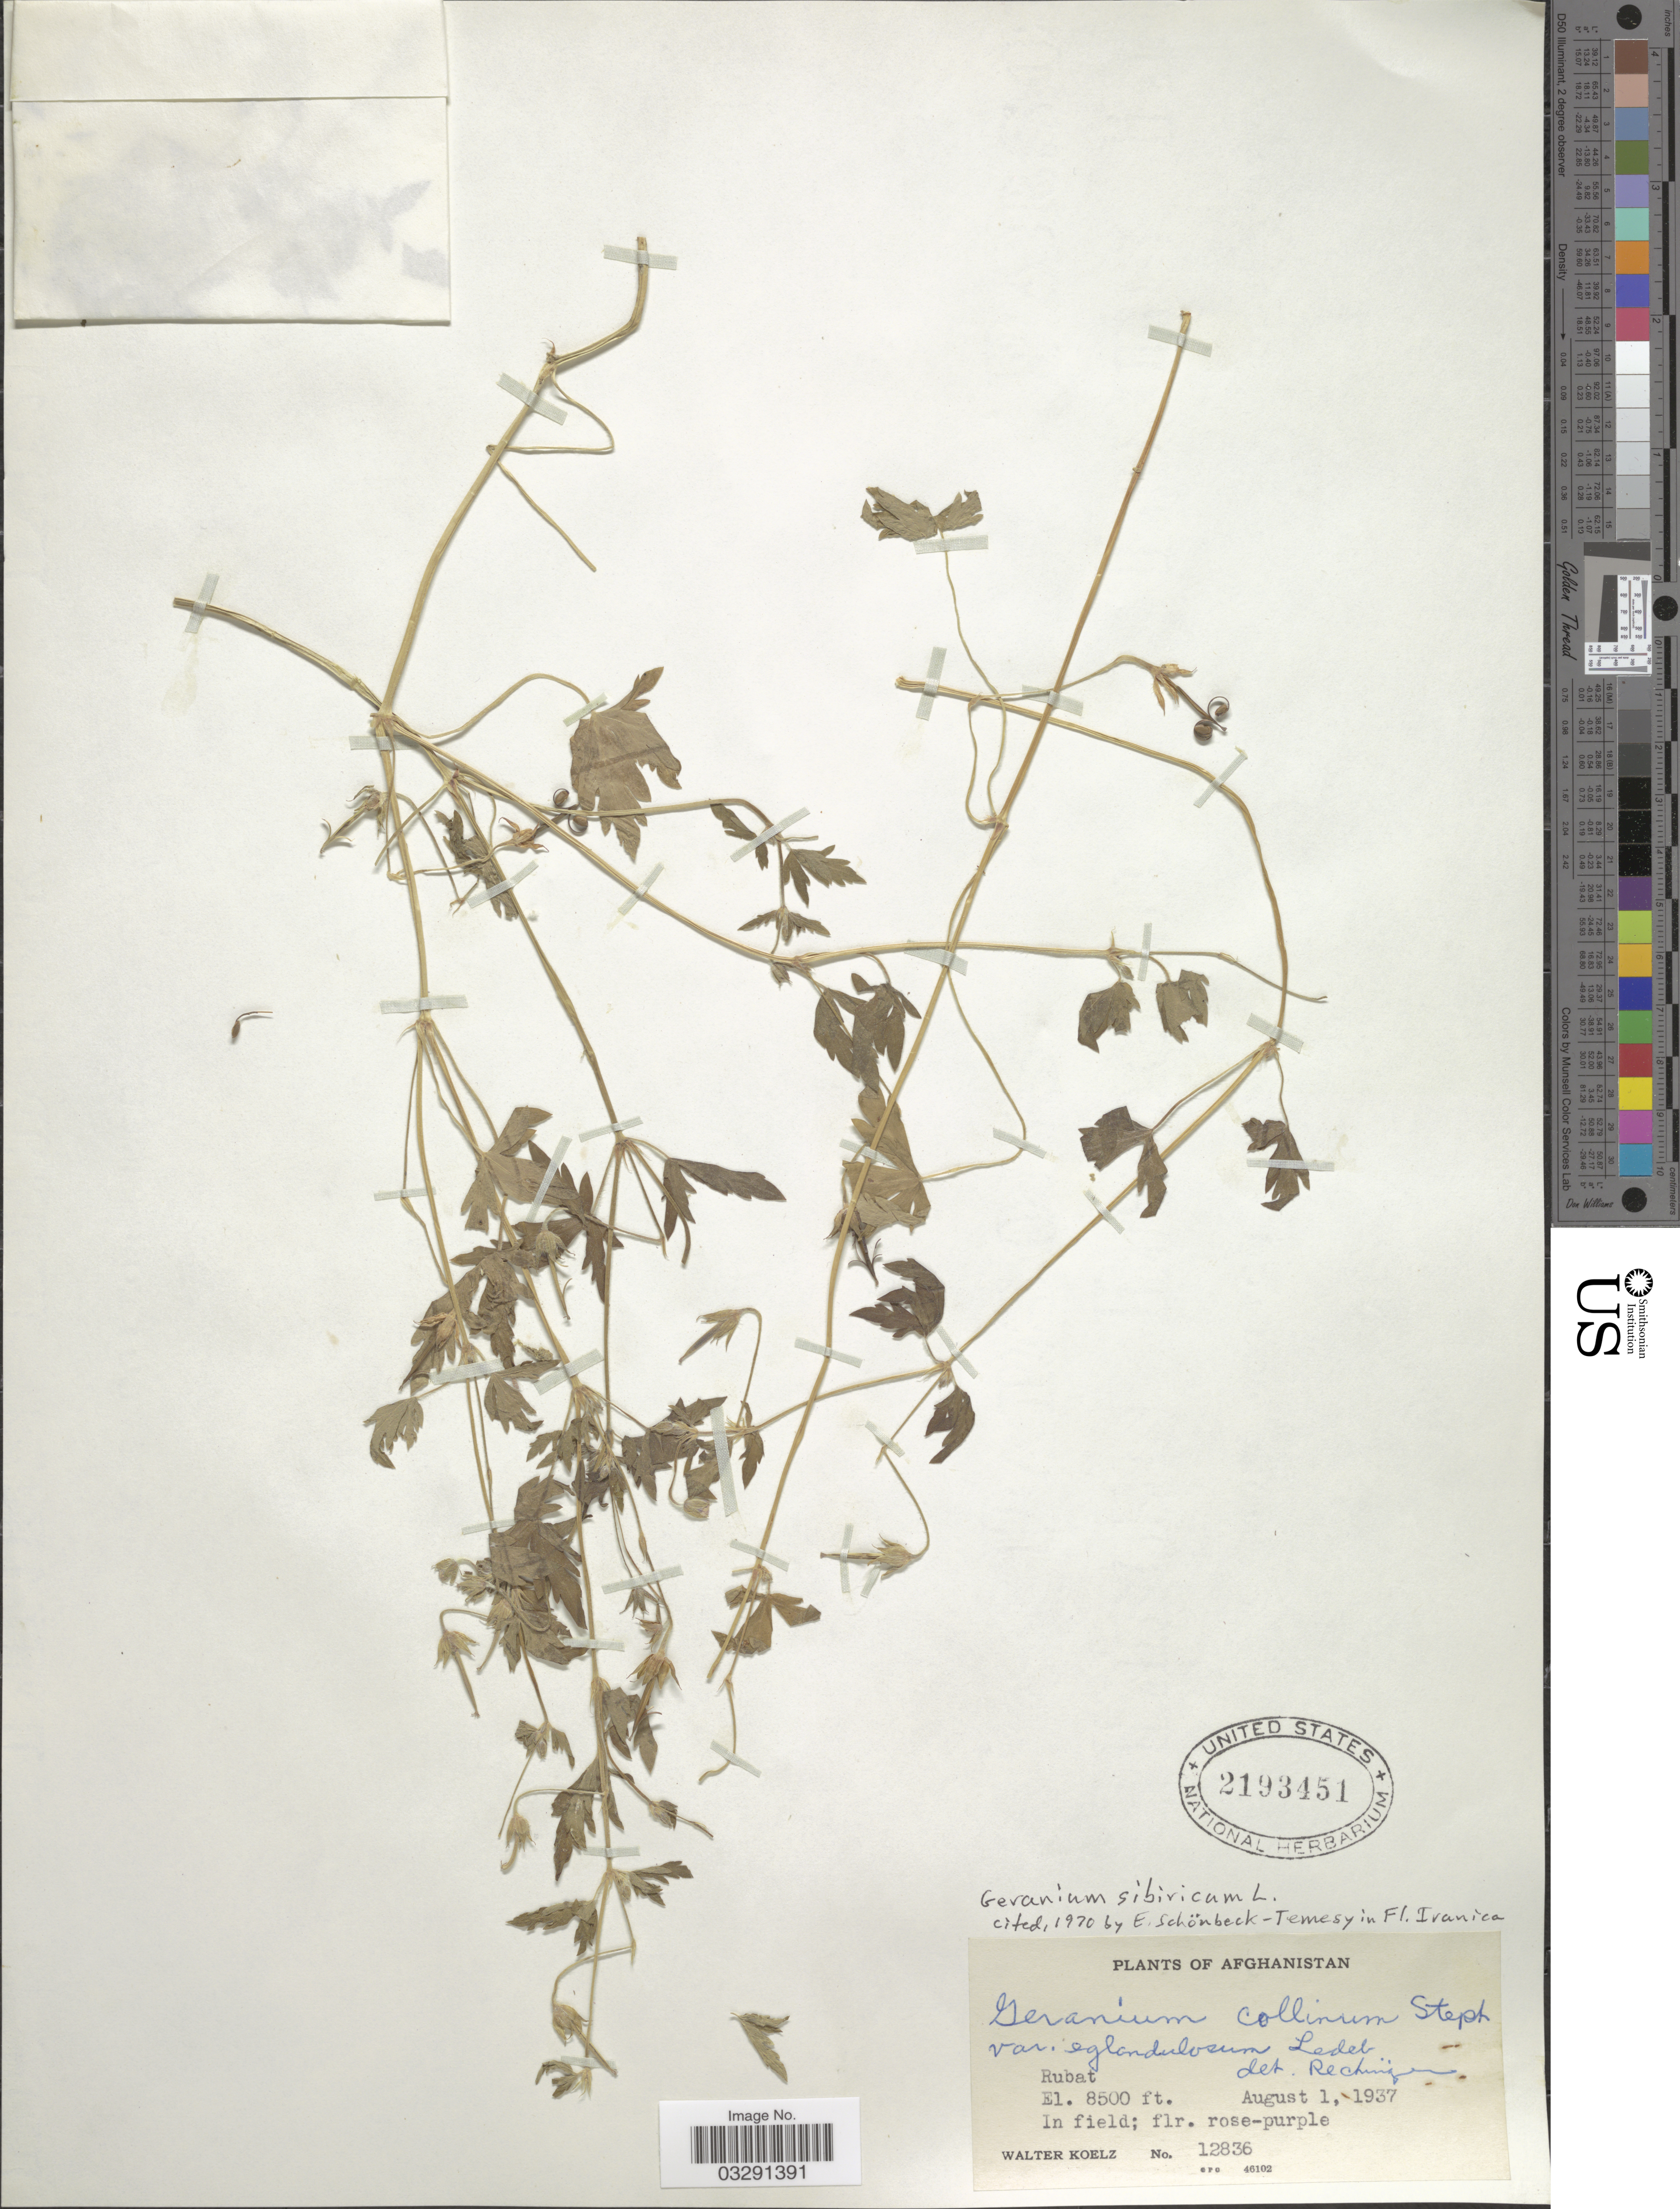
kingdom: Plantae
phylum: Tracheophyta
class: Magnoliopsida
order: Geraniales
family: Geraniaceae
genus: Geranium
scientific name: Geranium sibiricum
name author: L.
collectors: W. N. Koelz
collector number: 12836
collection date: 1937-08-01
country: Afghanistan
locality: Rubat.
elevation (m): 2591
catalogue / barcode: US 2193451